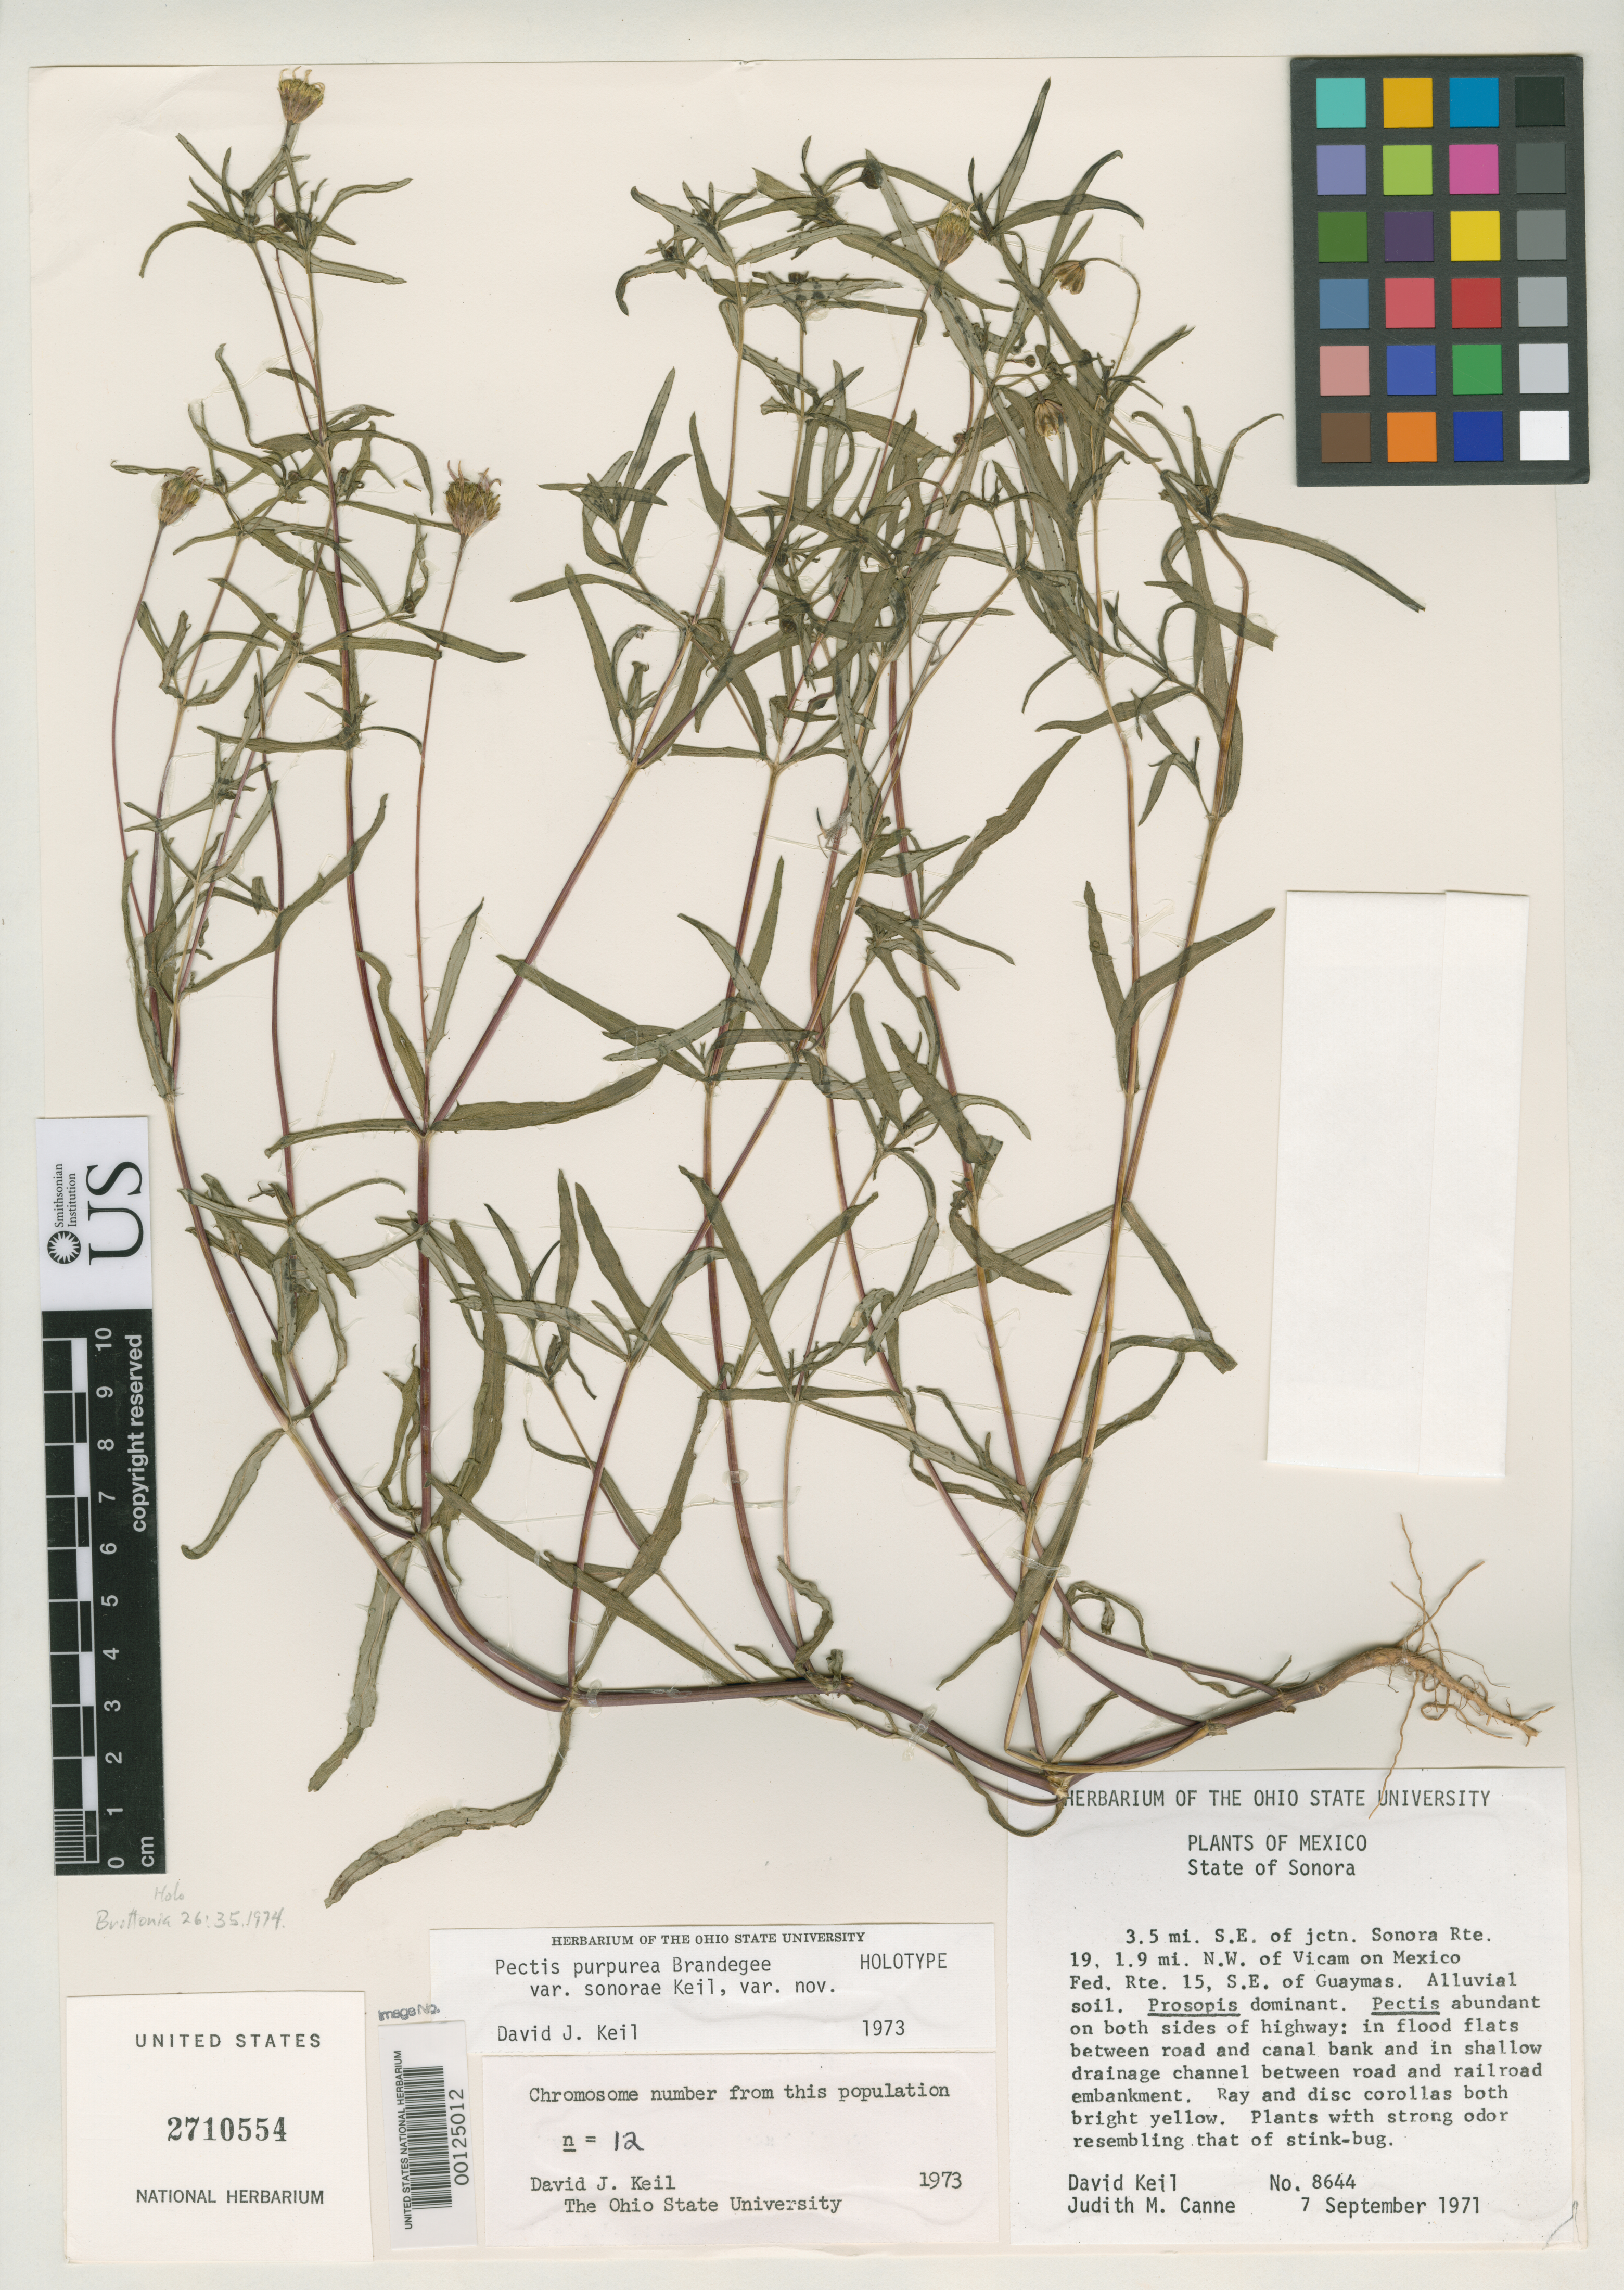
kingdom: Plantae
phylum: Tracheophyta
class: Magnoliopsida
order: Asterales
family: Asteraceae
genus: Pectis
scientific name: Pectis purpurea var. sonorae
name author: D.J. Keil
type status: Holotype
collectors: D. J. Keil & J. M. Canne-Hilliker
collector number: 8644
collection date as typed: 07 Sep 1971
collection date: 1971-09-07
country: Mexico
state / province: Sonora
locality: SE of Guaymas.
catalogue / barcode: US 2710554